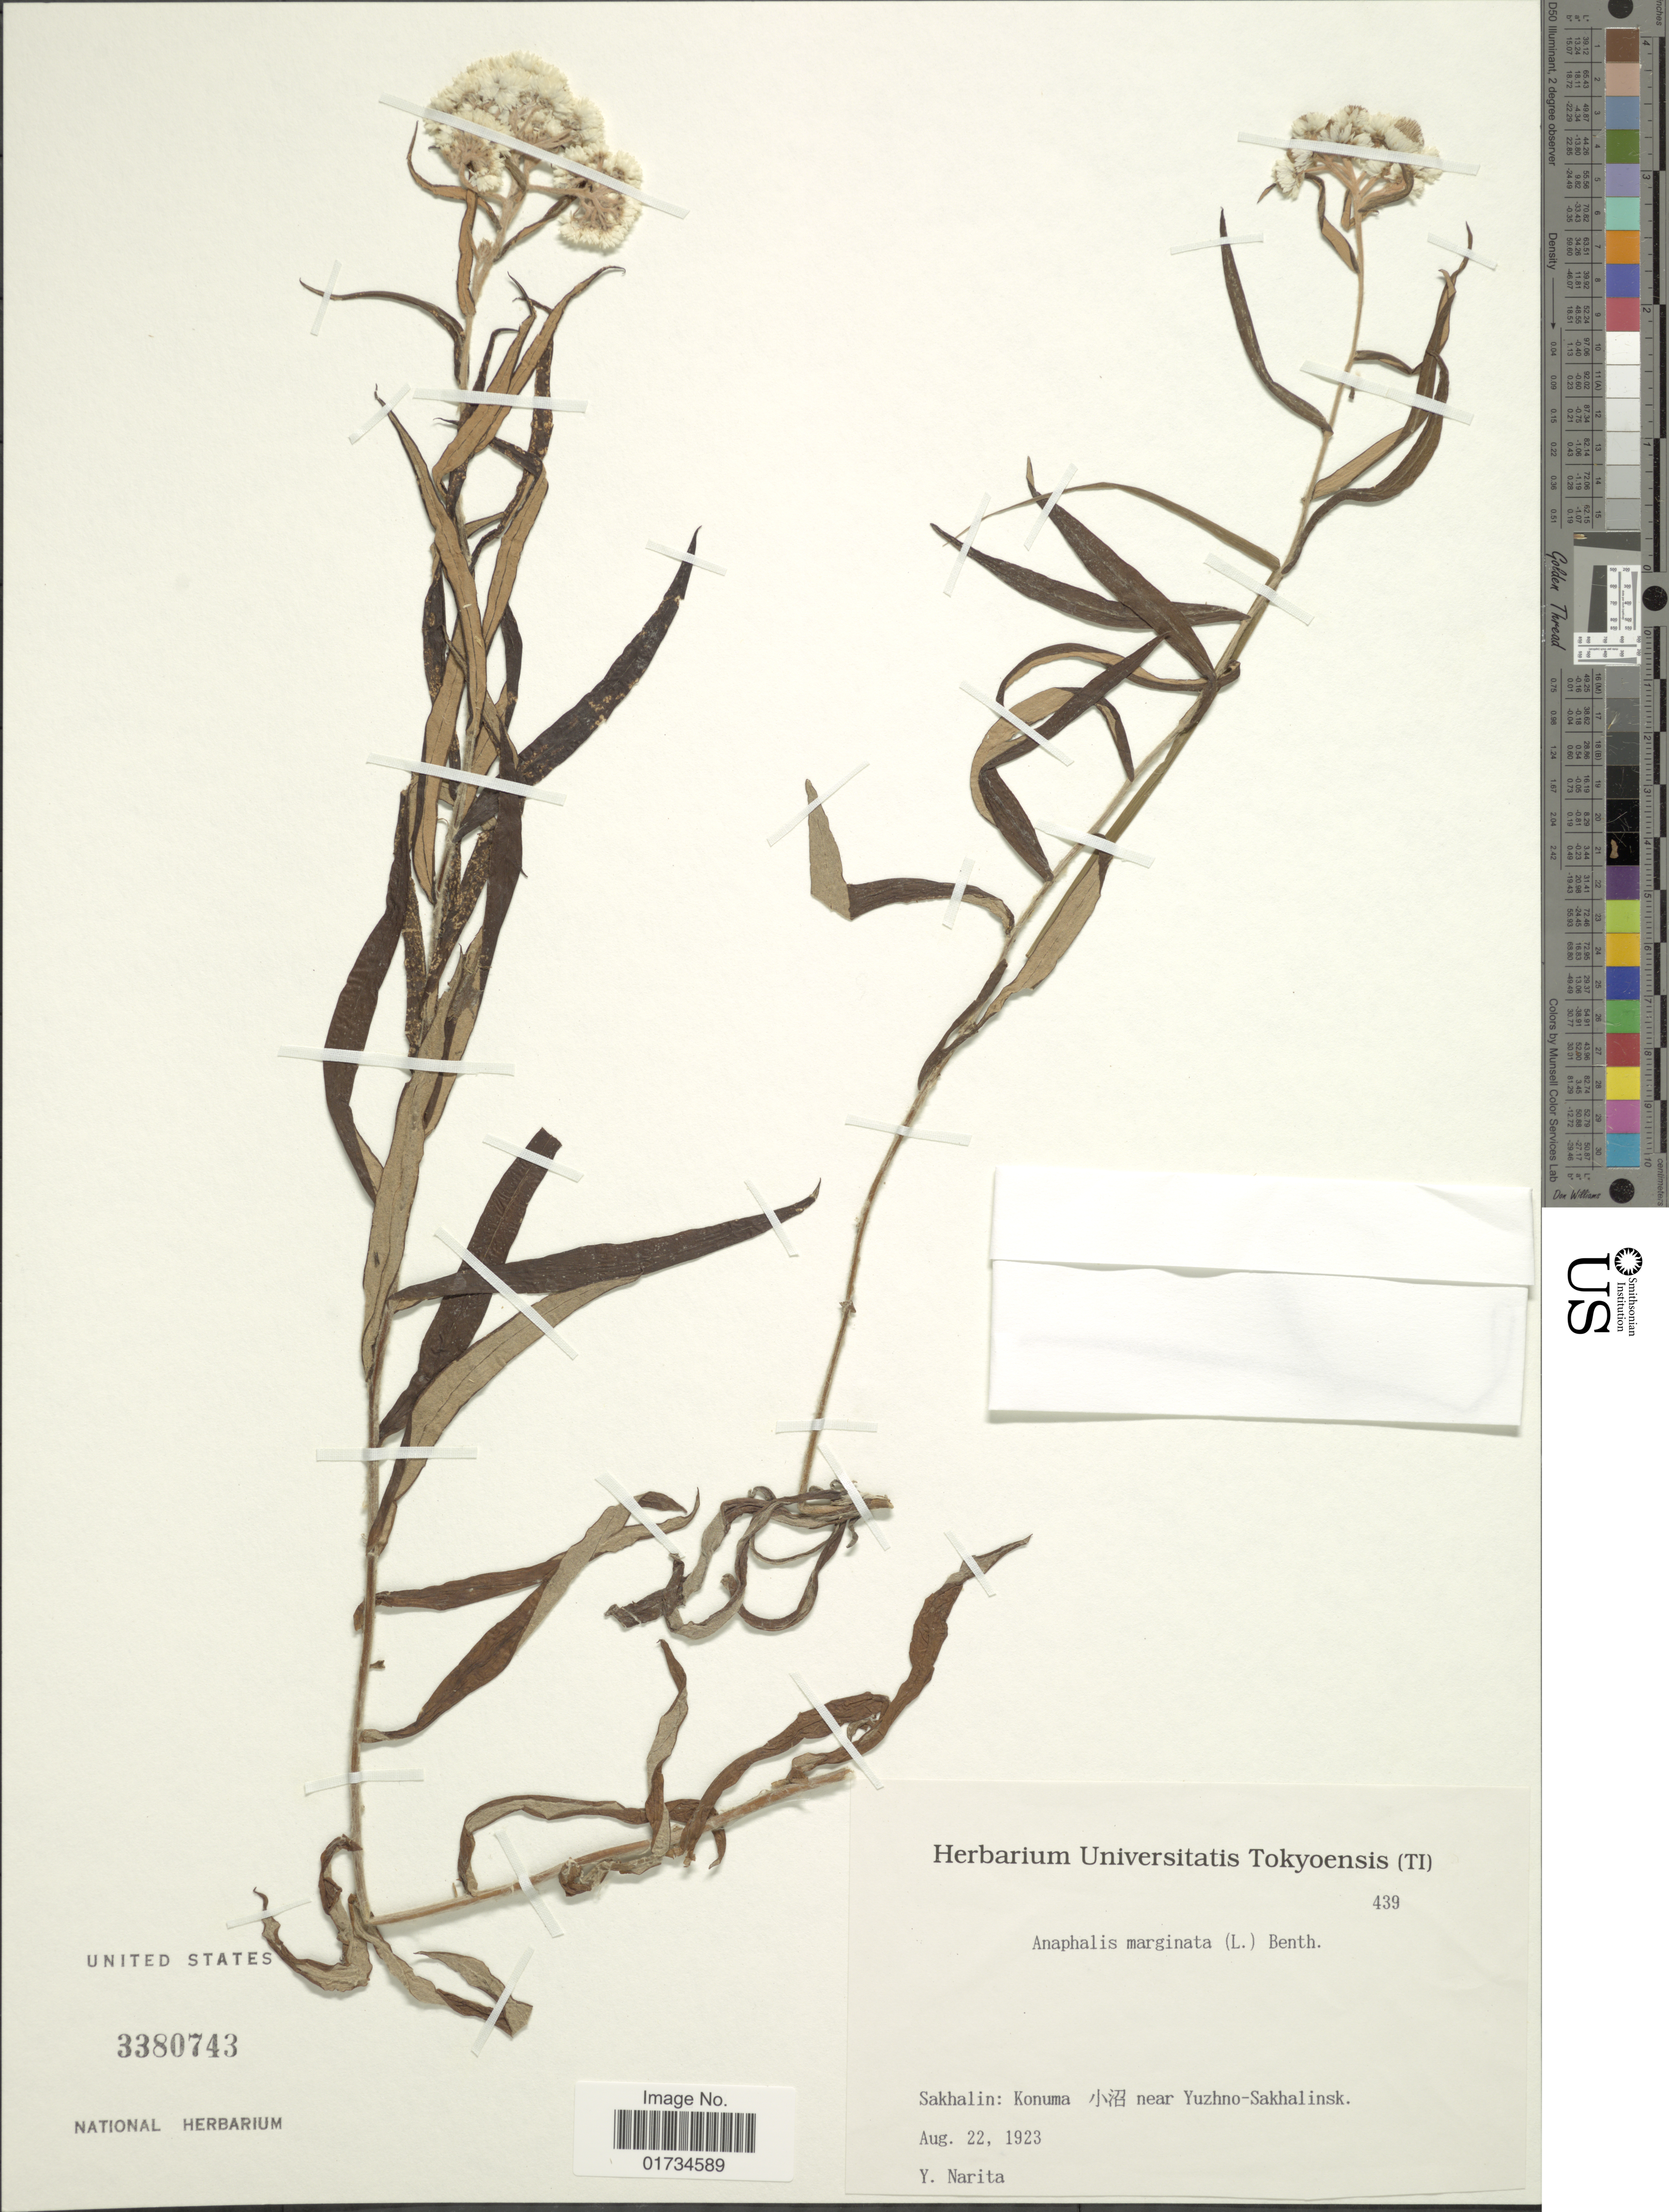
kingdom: Plantae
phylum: Tracheophyta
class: Magnoliopsida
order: Asterales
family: Asteraceae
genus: Anaphalis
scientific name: Anaphalis margaritacea var. cinnamomea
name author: (DC.) Herder & Maxim.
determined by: Chen, Y. S.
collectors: Narita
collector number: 439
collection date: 1923-08-22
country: Russian Federation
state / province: Sakhalin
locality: Sakhalin: Konuma near Yuzhno-Sakhalin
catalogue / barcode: US 3380743